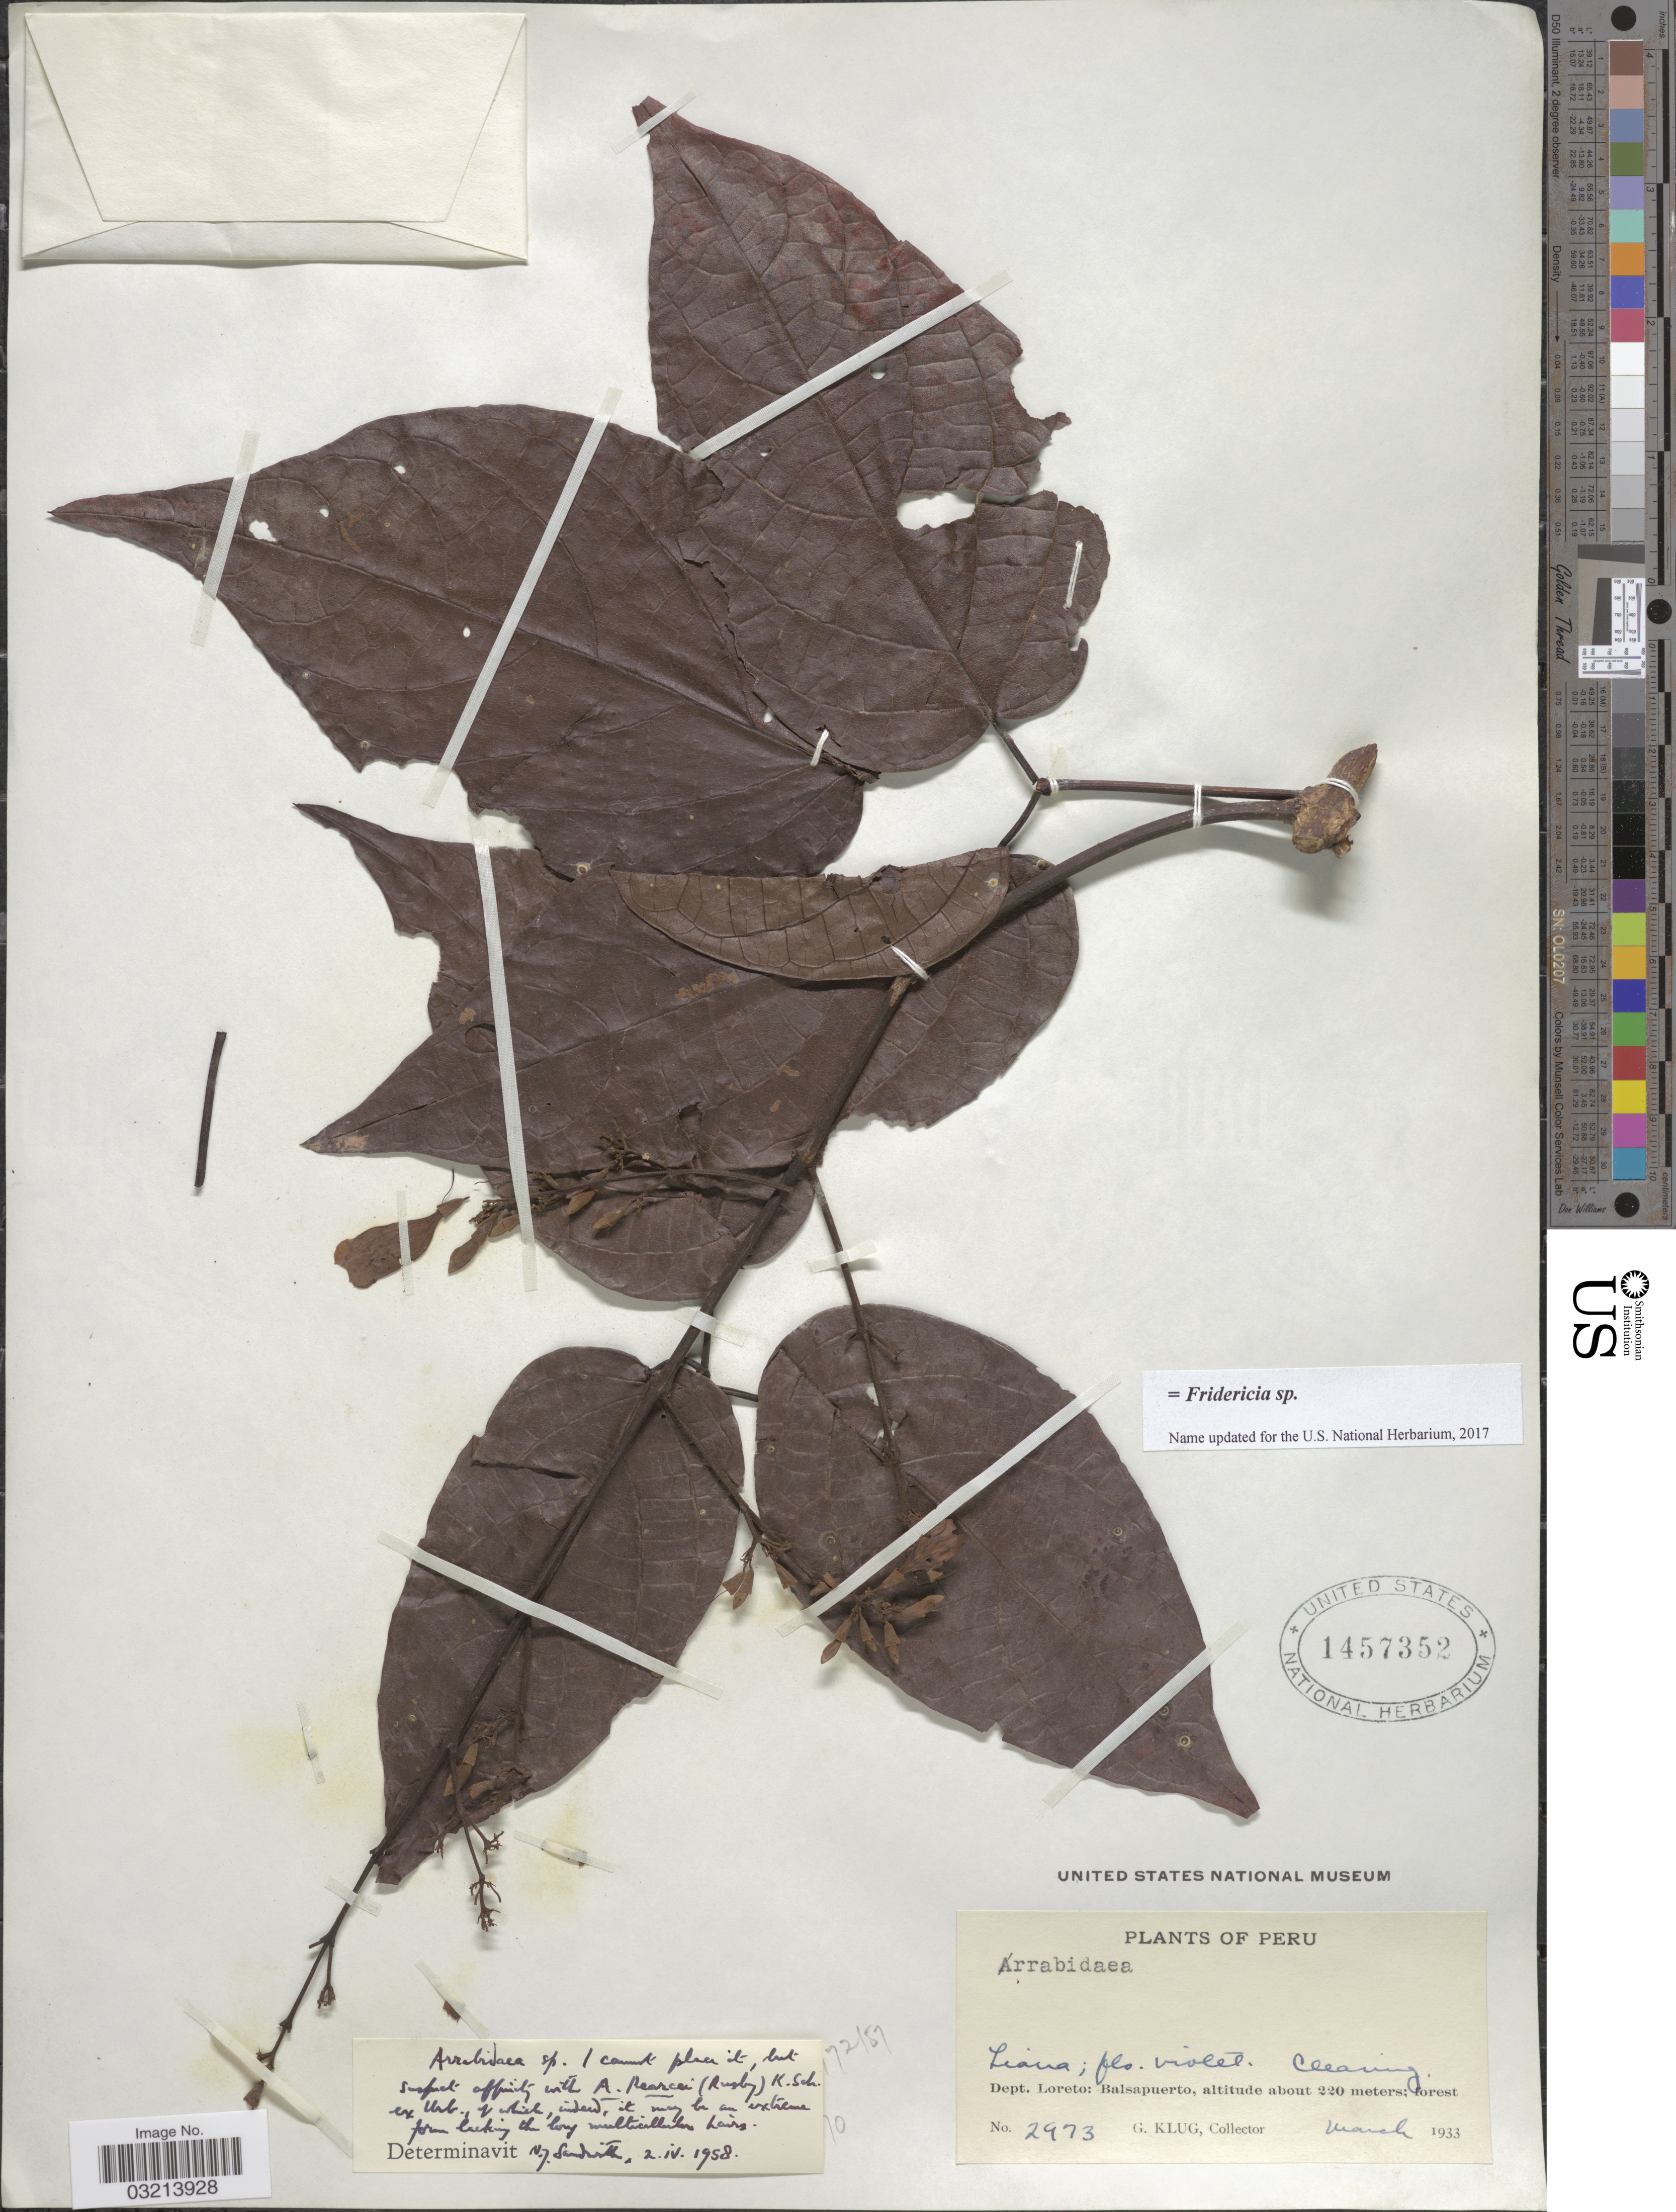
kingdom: Plantae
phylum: Tracheophyta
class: Magnoliopsida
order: Lamiales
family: Bignoniaceae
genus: Fridericia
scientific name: Fridericia sp.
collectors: G. Klug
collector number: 2973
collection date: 1933-03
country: Peru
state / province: Loreto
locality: Dept. Loreto: Balsapuerto.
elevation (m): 220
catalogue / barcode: US 1457352